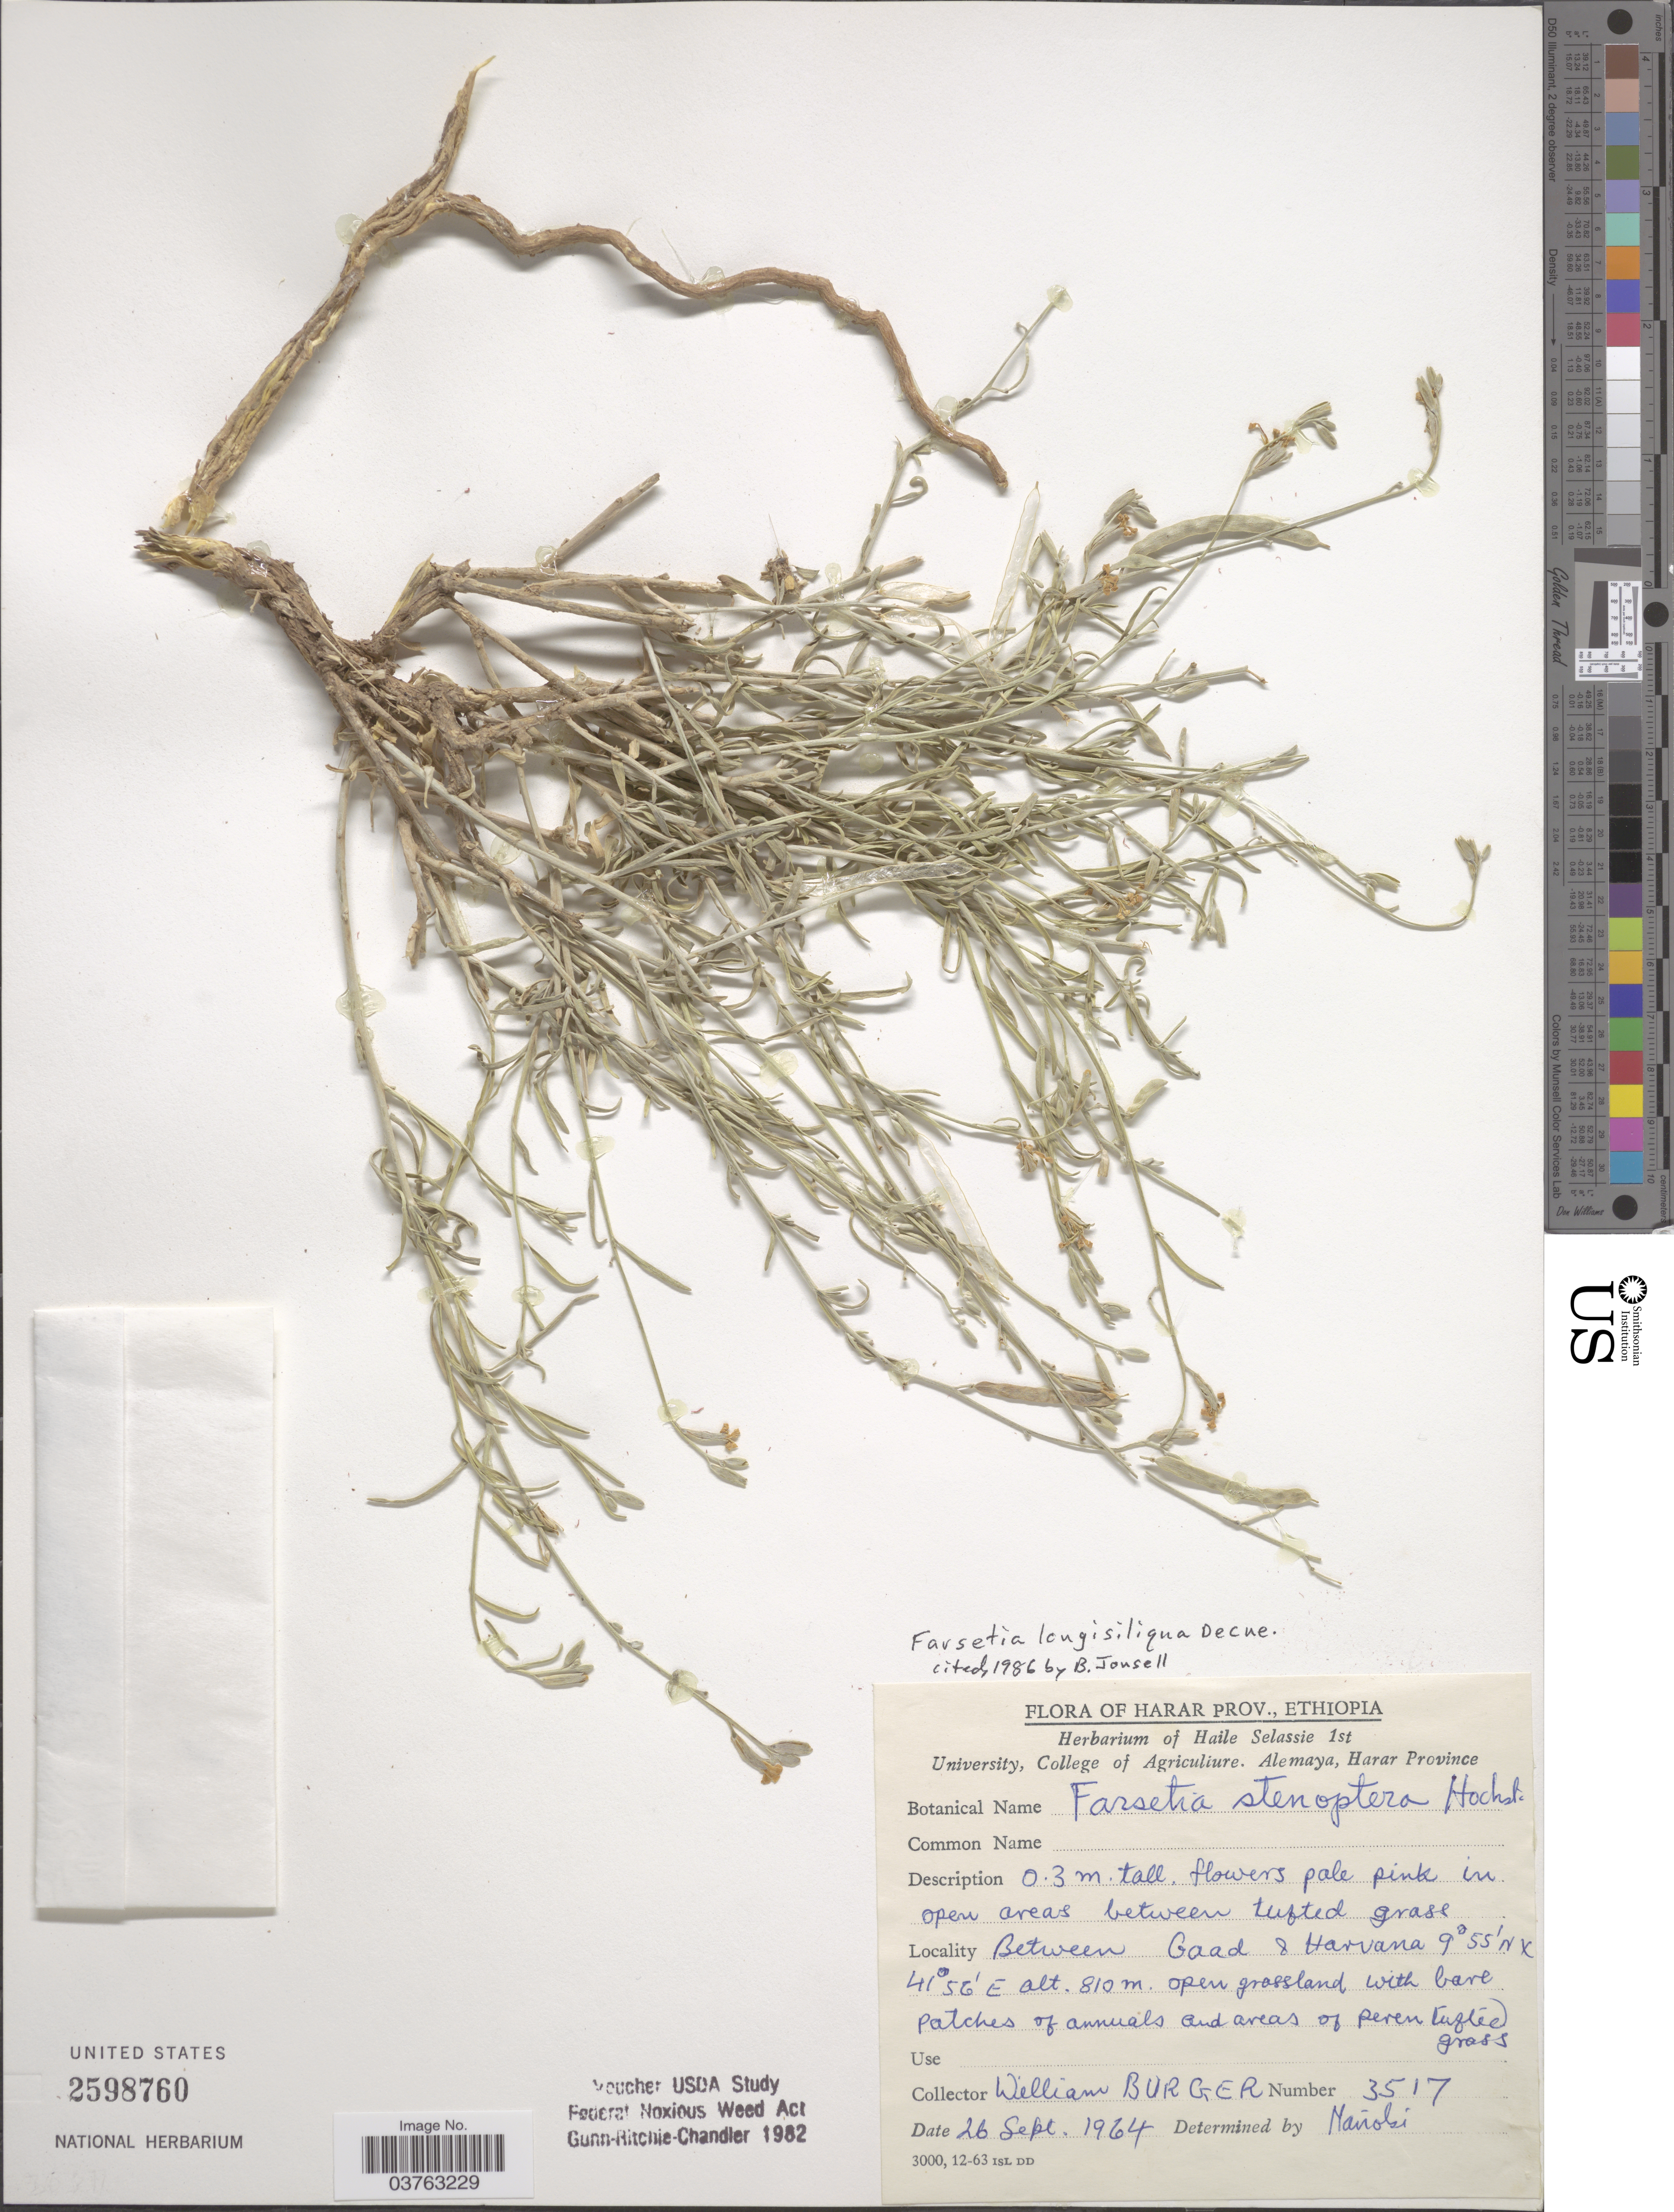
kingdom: Plantae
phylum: Tracheophyta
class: Magnoliopsida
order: Brassicales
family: Brassicaceae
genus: Farsetia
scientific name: Farsetia longisiliqua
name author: Decne.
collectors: W. Burger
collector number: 3517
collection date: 1964-09-26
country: Ethiopia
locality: Harar Prov. Between Gaad & Harvana.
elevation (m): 810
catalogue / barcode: US 2598760